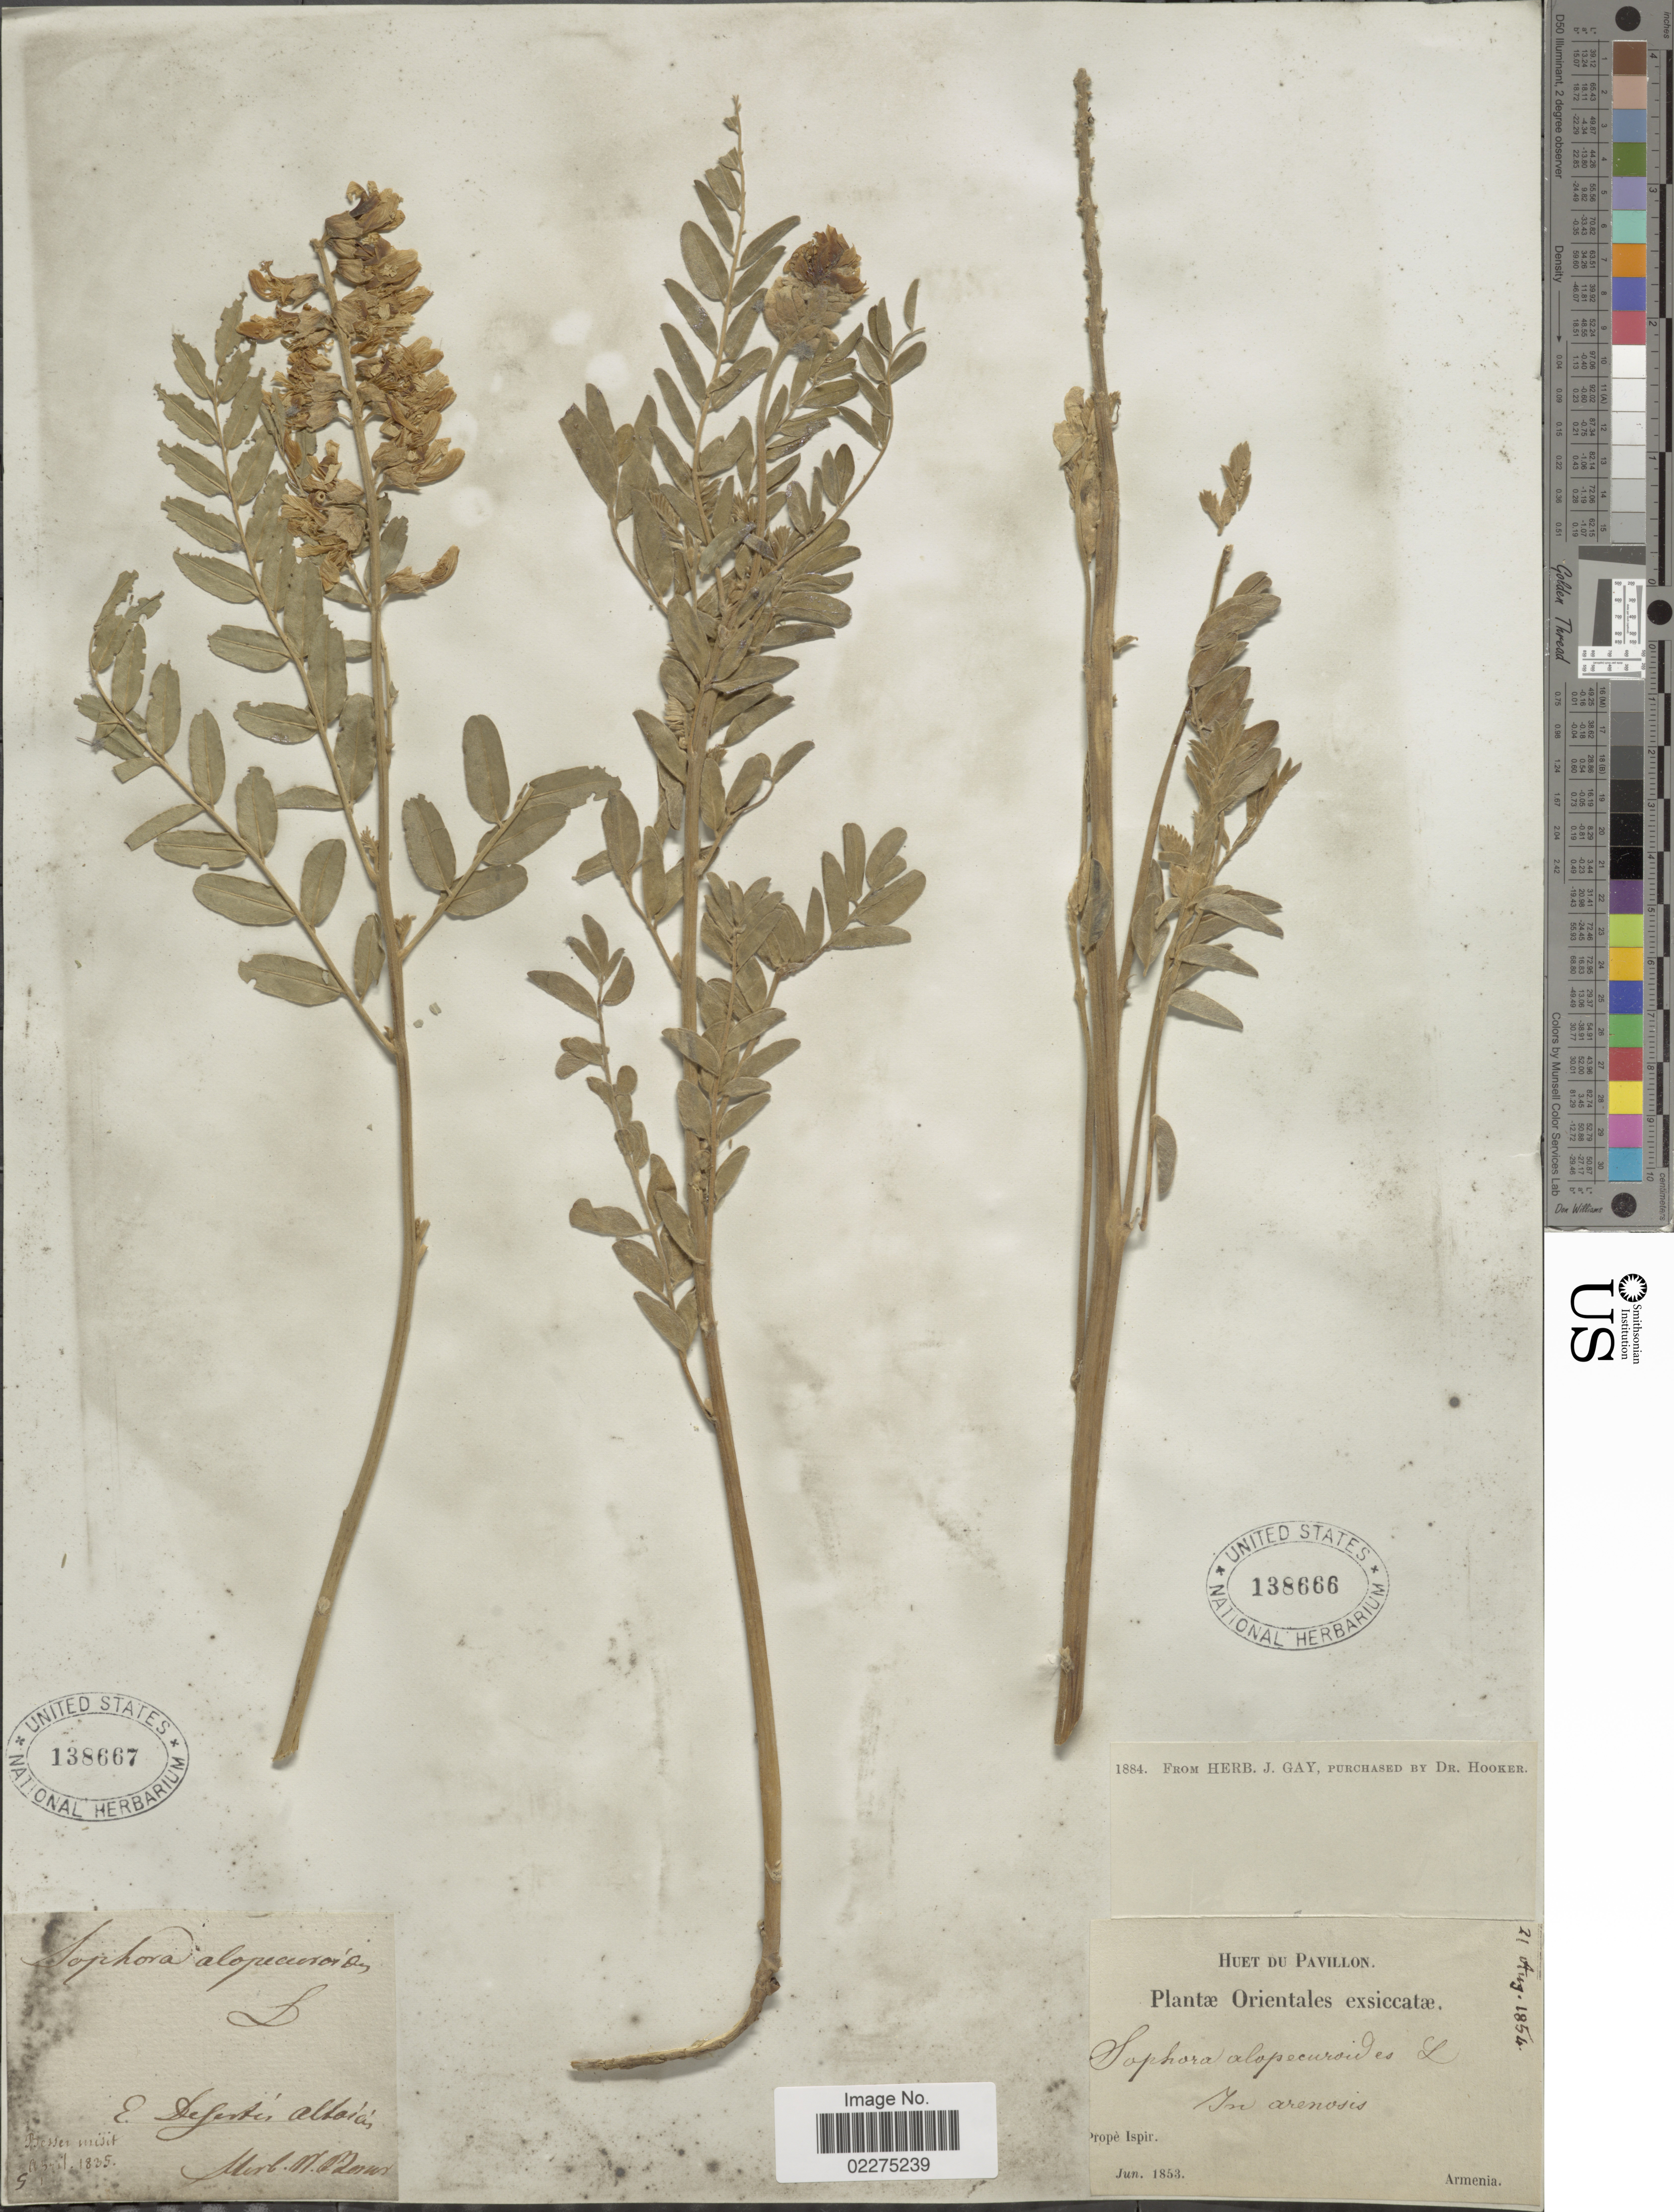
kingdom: Plantae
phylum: Tracheophyta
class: Magnoliopsida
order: Fabales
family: Fabaceae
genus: Sophora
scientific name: Sophora alopecuroides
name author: L.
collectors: Huet du Pavillon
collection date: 1854-08-21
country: Armenia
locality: Propè Ispir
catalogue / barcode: US 138666